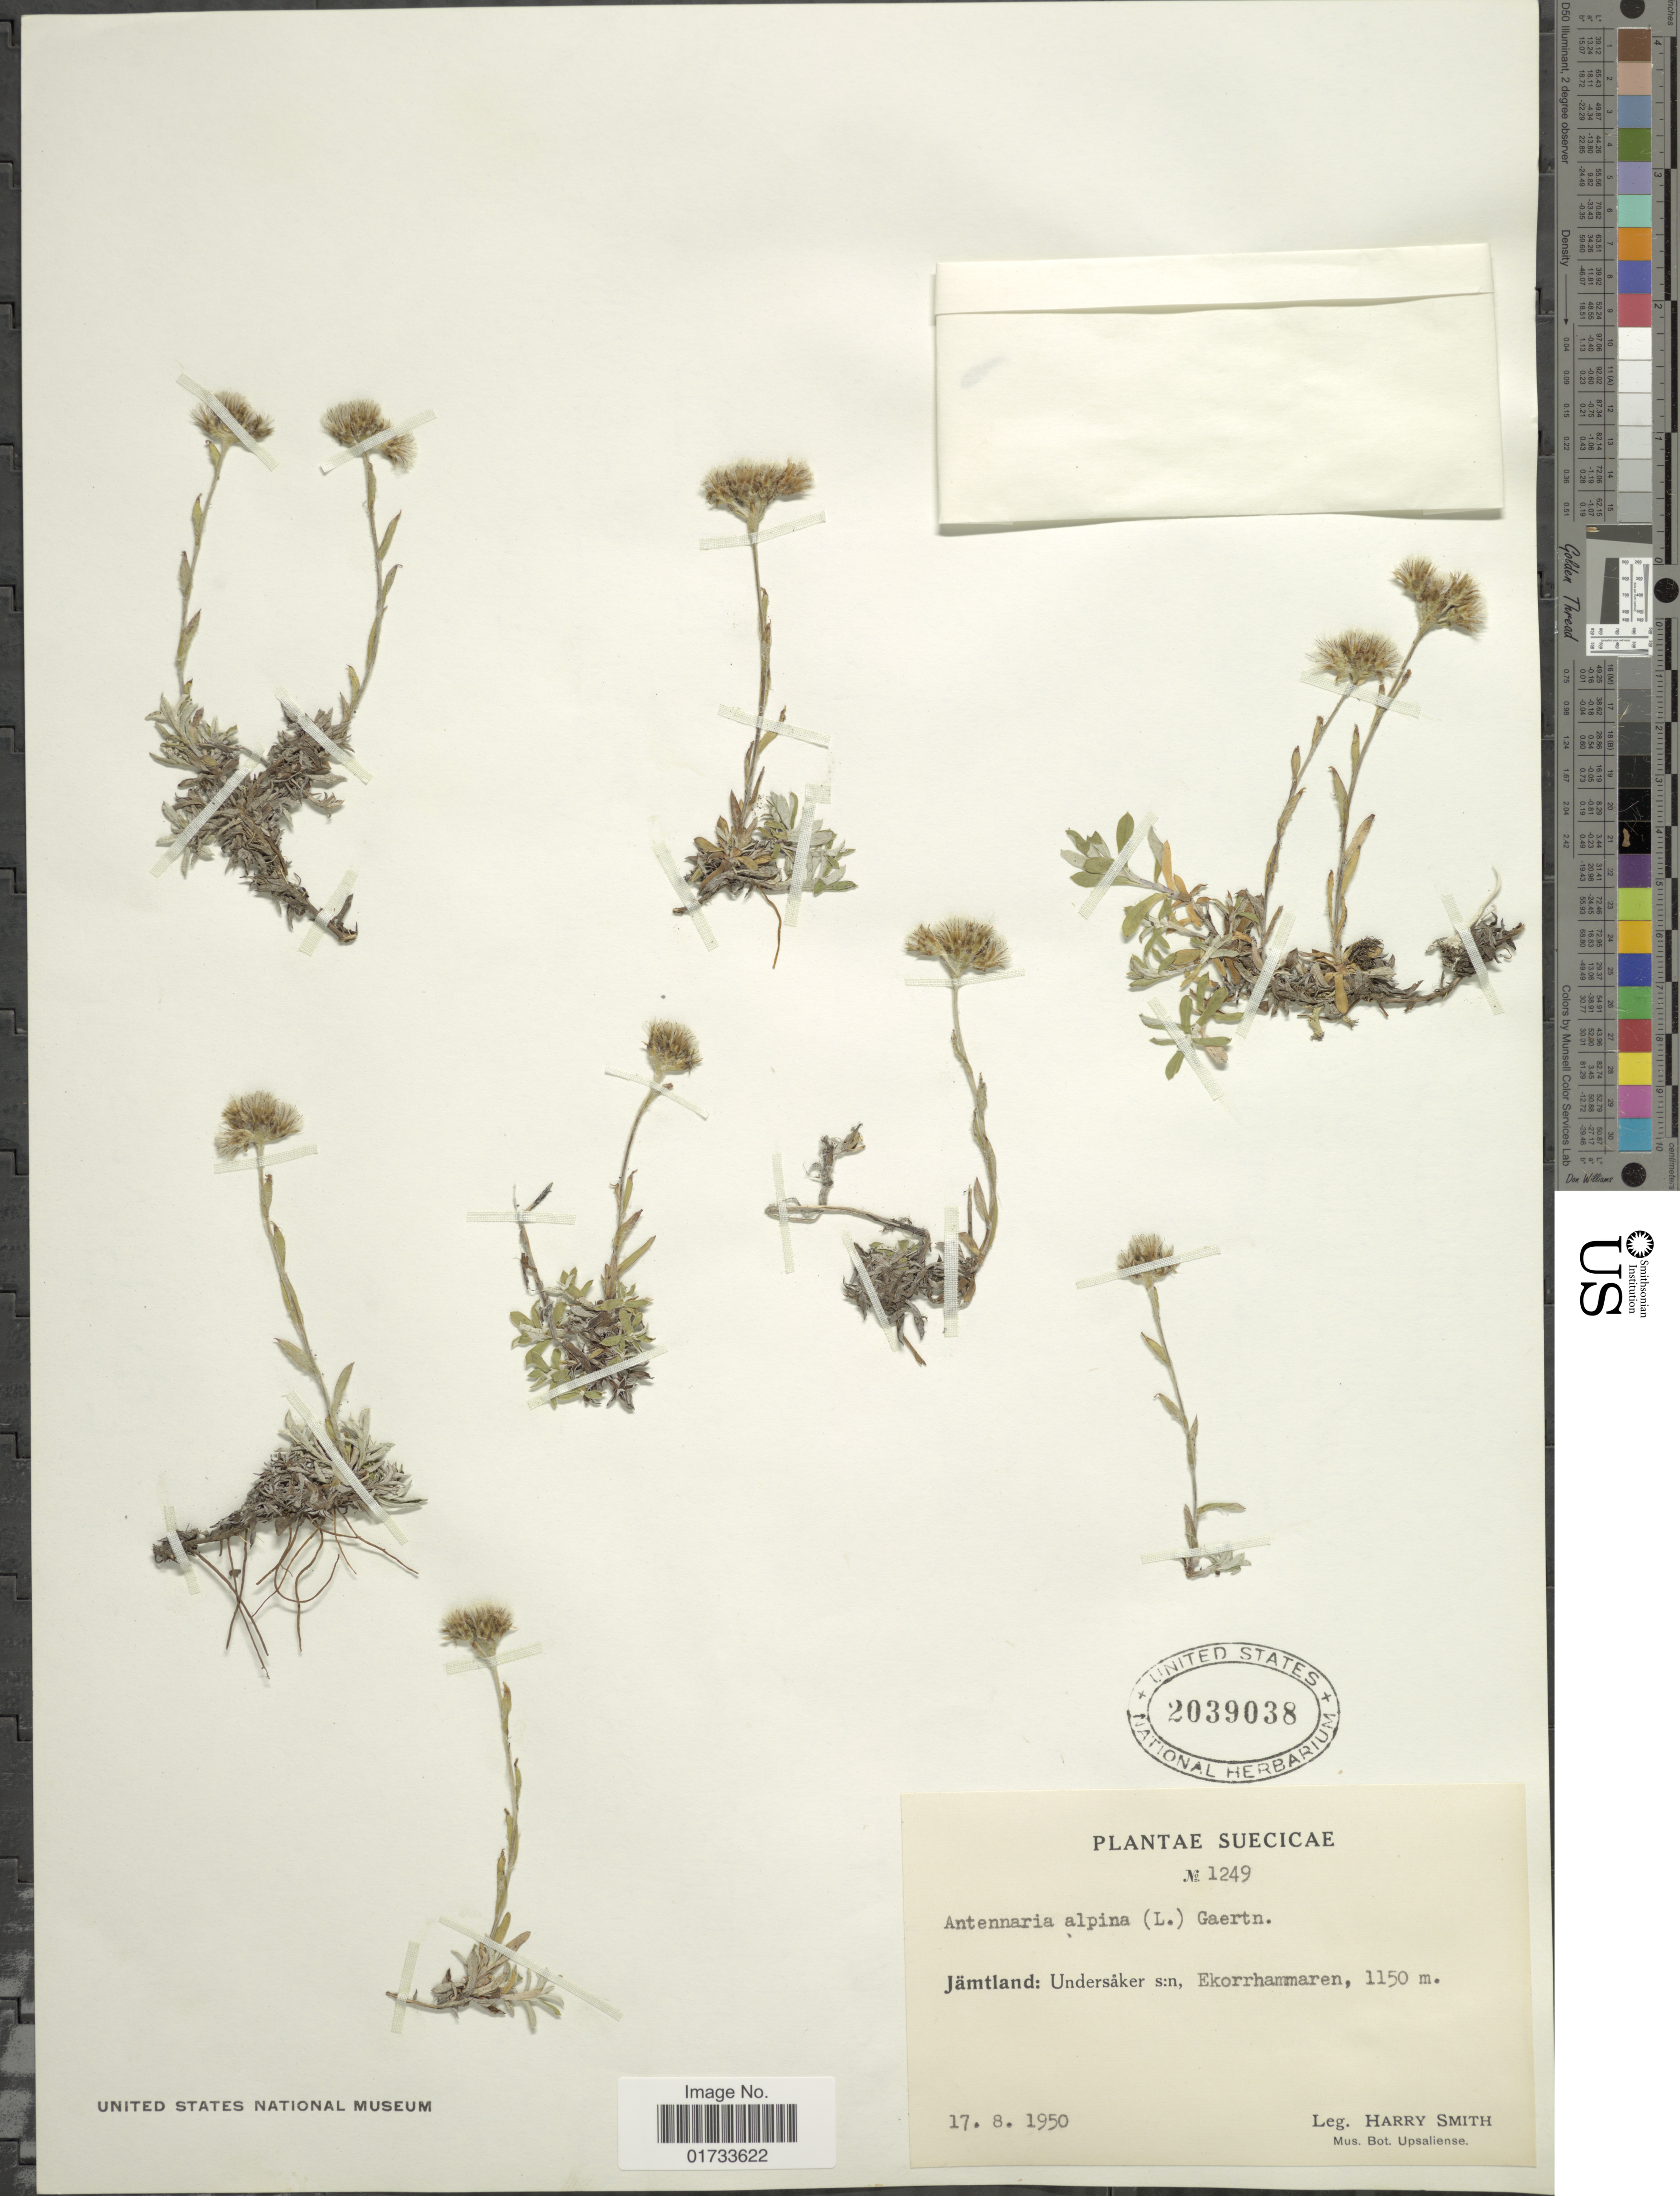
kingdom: Plantae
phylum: Tracheophyta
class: Magnoliopsida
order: Asterales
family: Asteraceae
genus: Antennaria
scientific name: Antennaria alpina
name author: (L.) Gaertn.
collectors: H. Smith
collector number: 1249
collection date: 1950-08-17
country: Sweden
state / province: Jämtland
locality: Undersaker s;n, Ekorrhammaren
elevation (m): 1150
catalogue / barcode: US 2039038